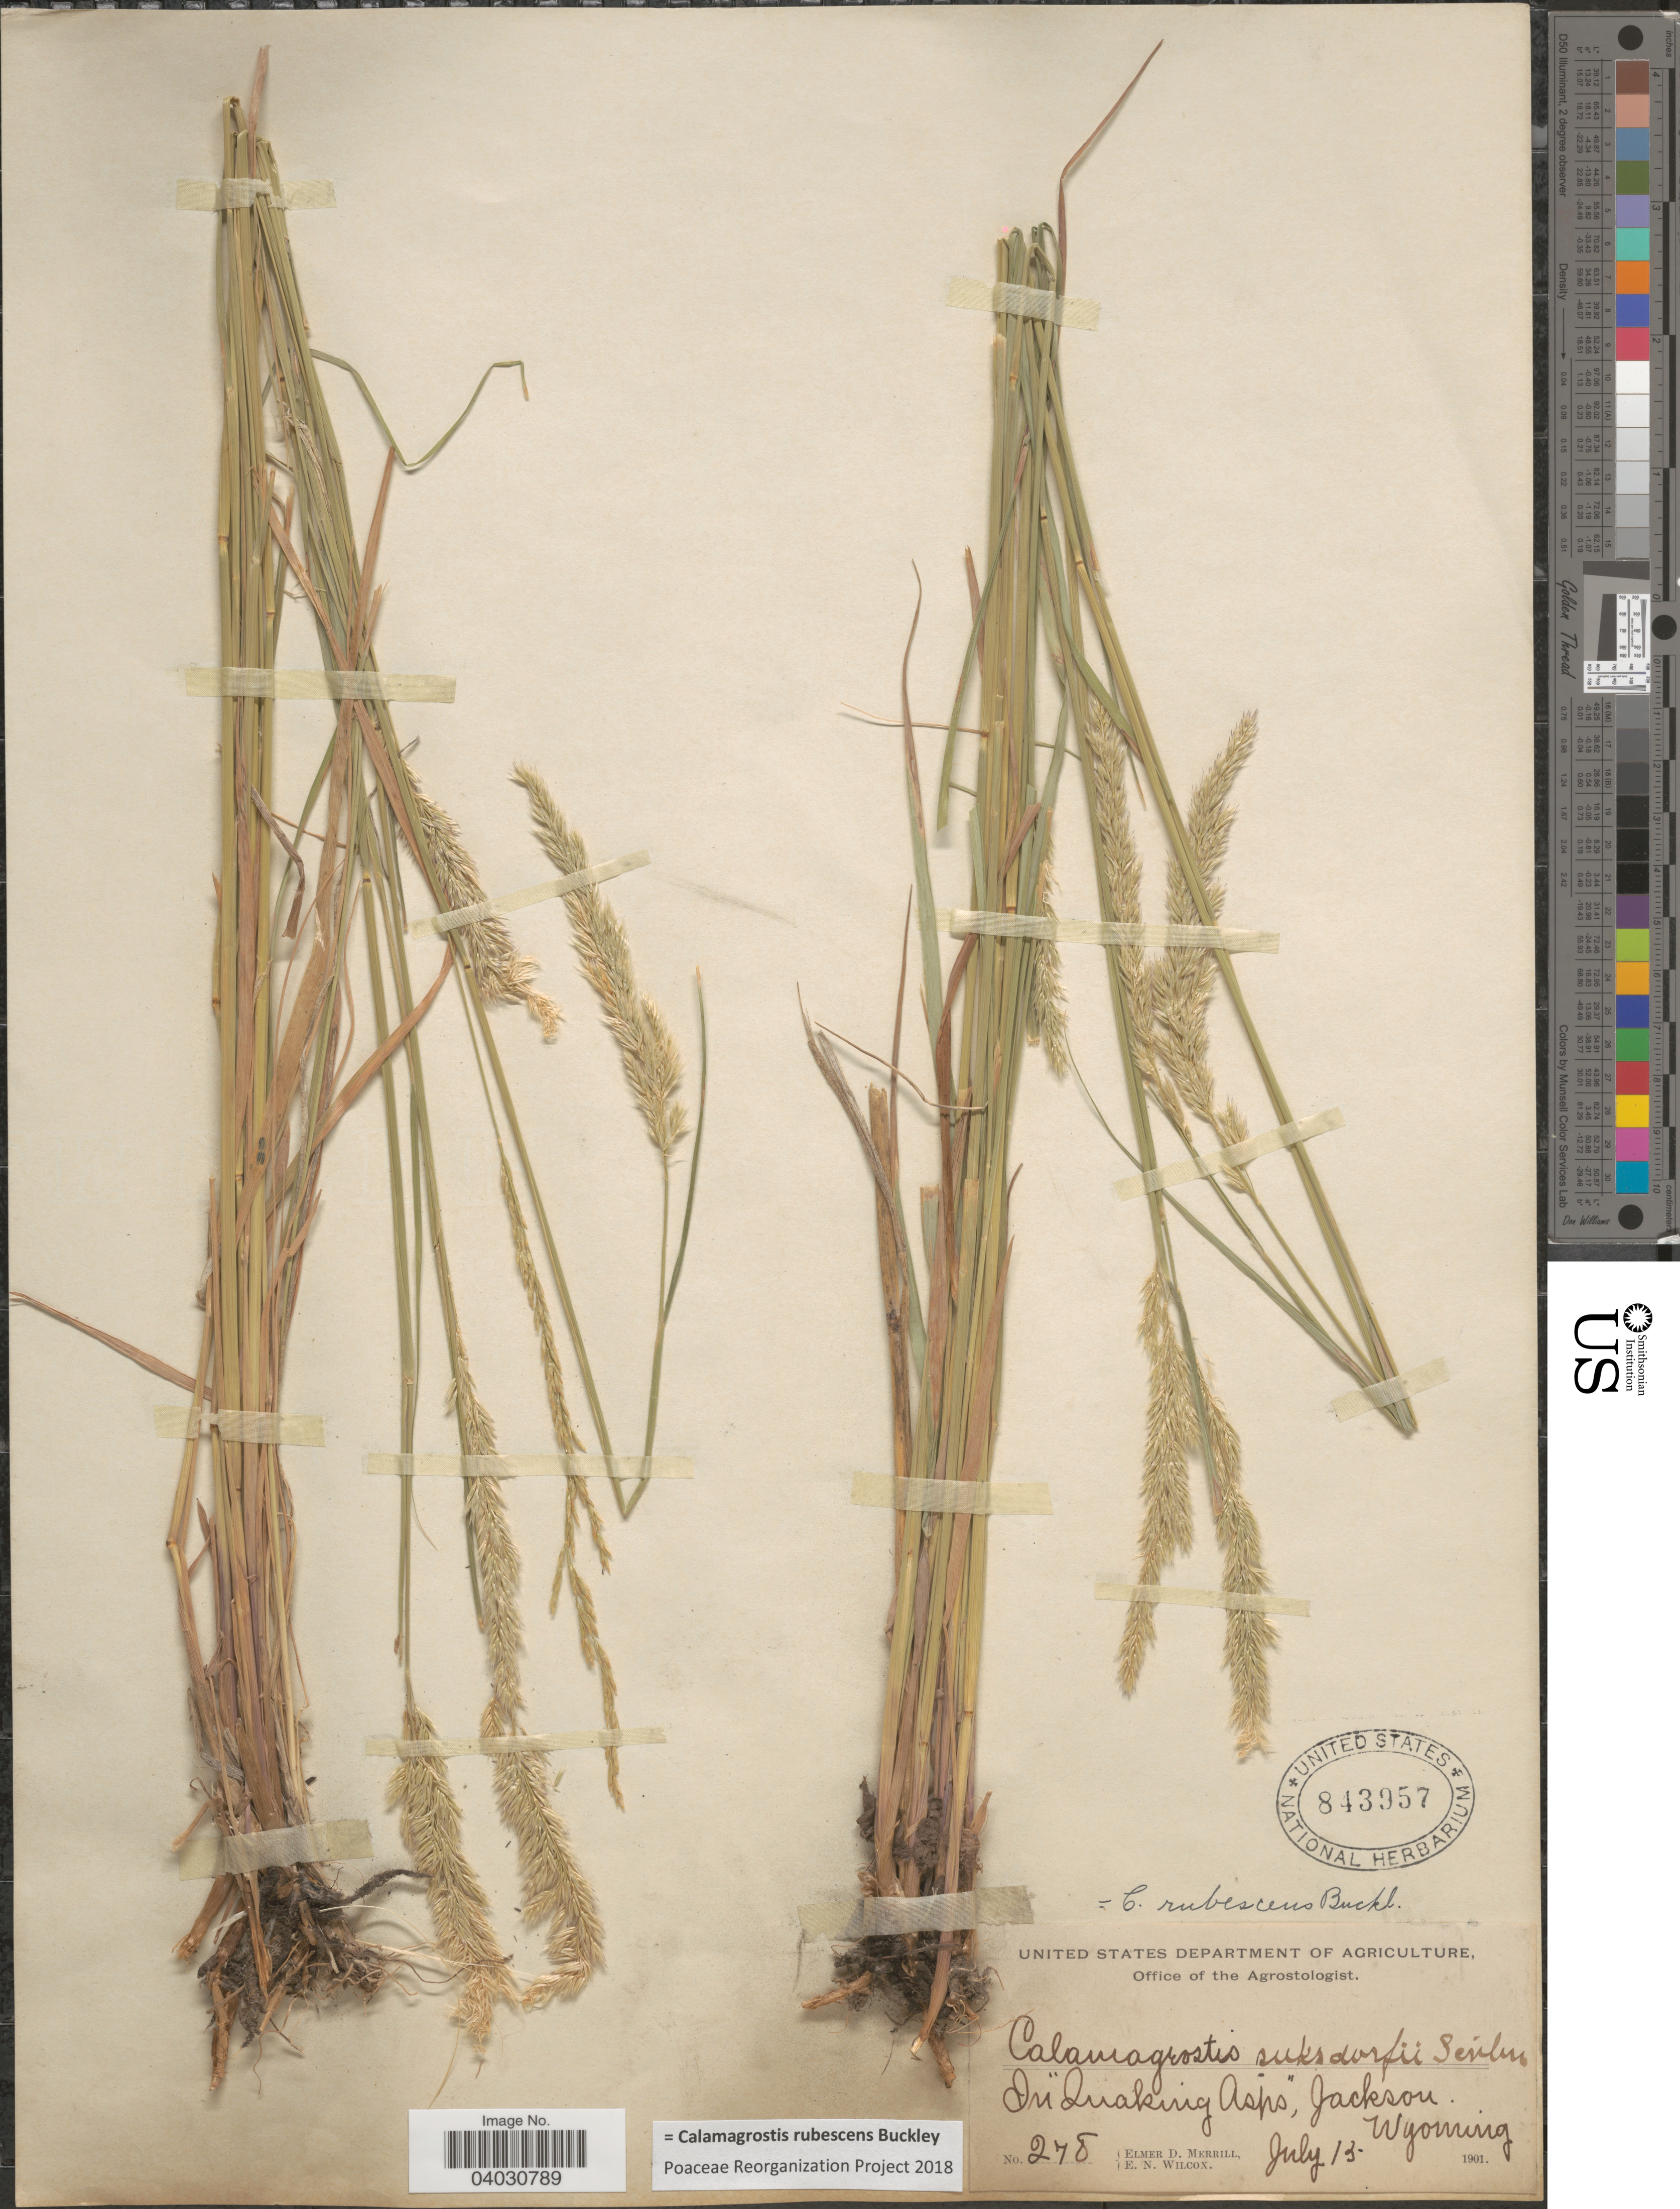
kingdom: Plantae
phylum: Tracheophyta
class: Liliopsida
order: Poales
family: Poaceae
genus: Calamagrostis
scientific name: Calamagrostis rubescens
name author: Buckley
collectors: E. D. Merrill & E. Wilcox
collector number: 278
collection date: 1901-07-13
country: United States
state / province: Wyoming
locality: In Quaking Asps, Jackson.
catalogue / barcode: US 843957